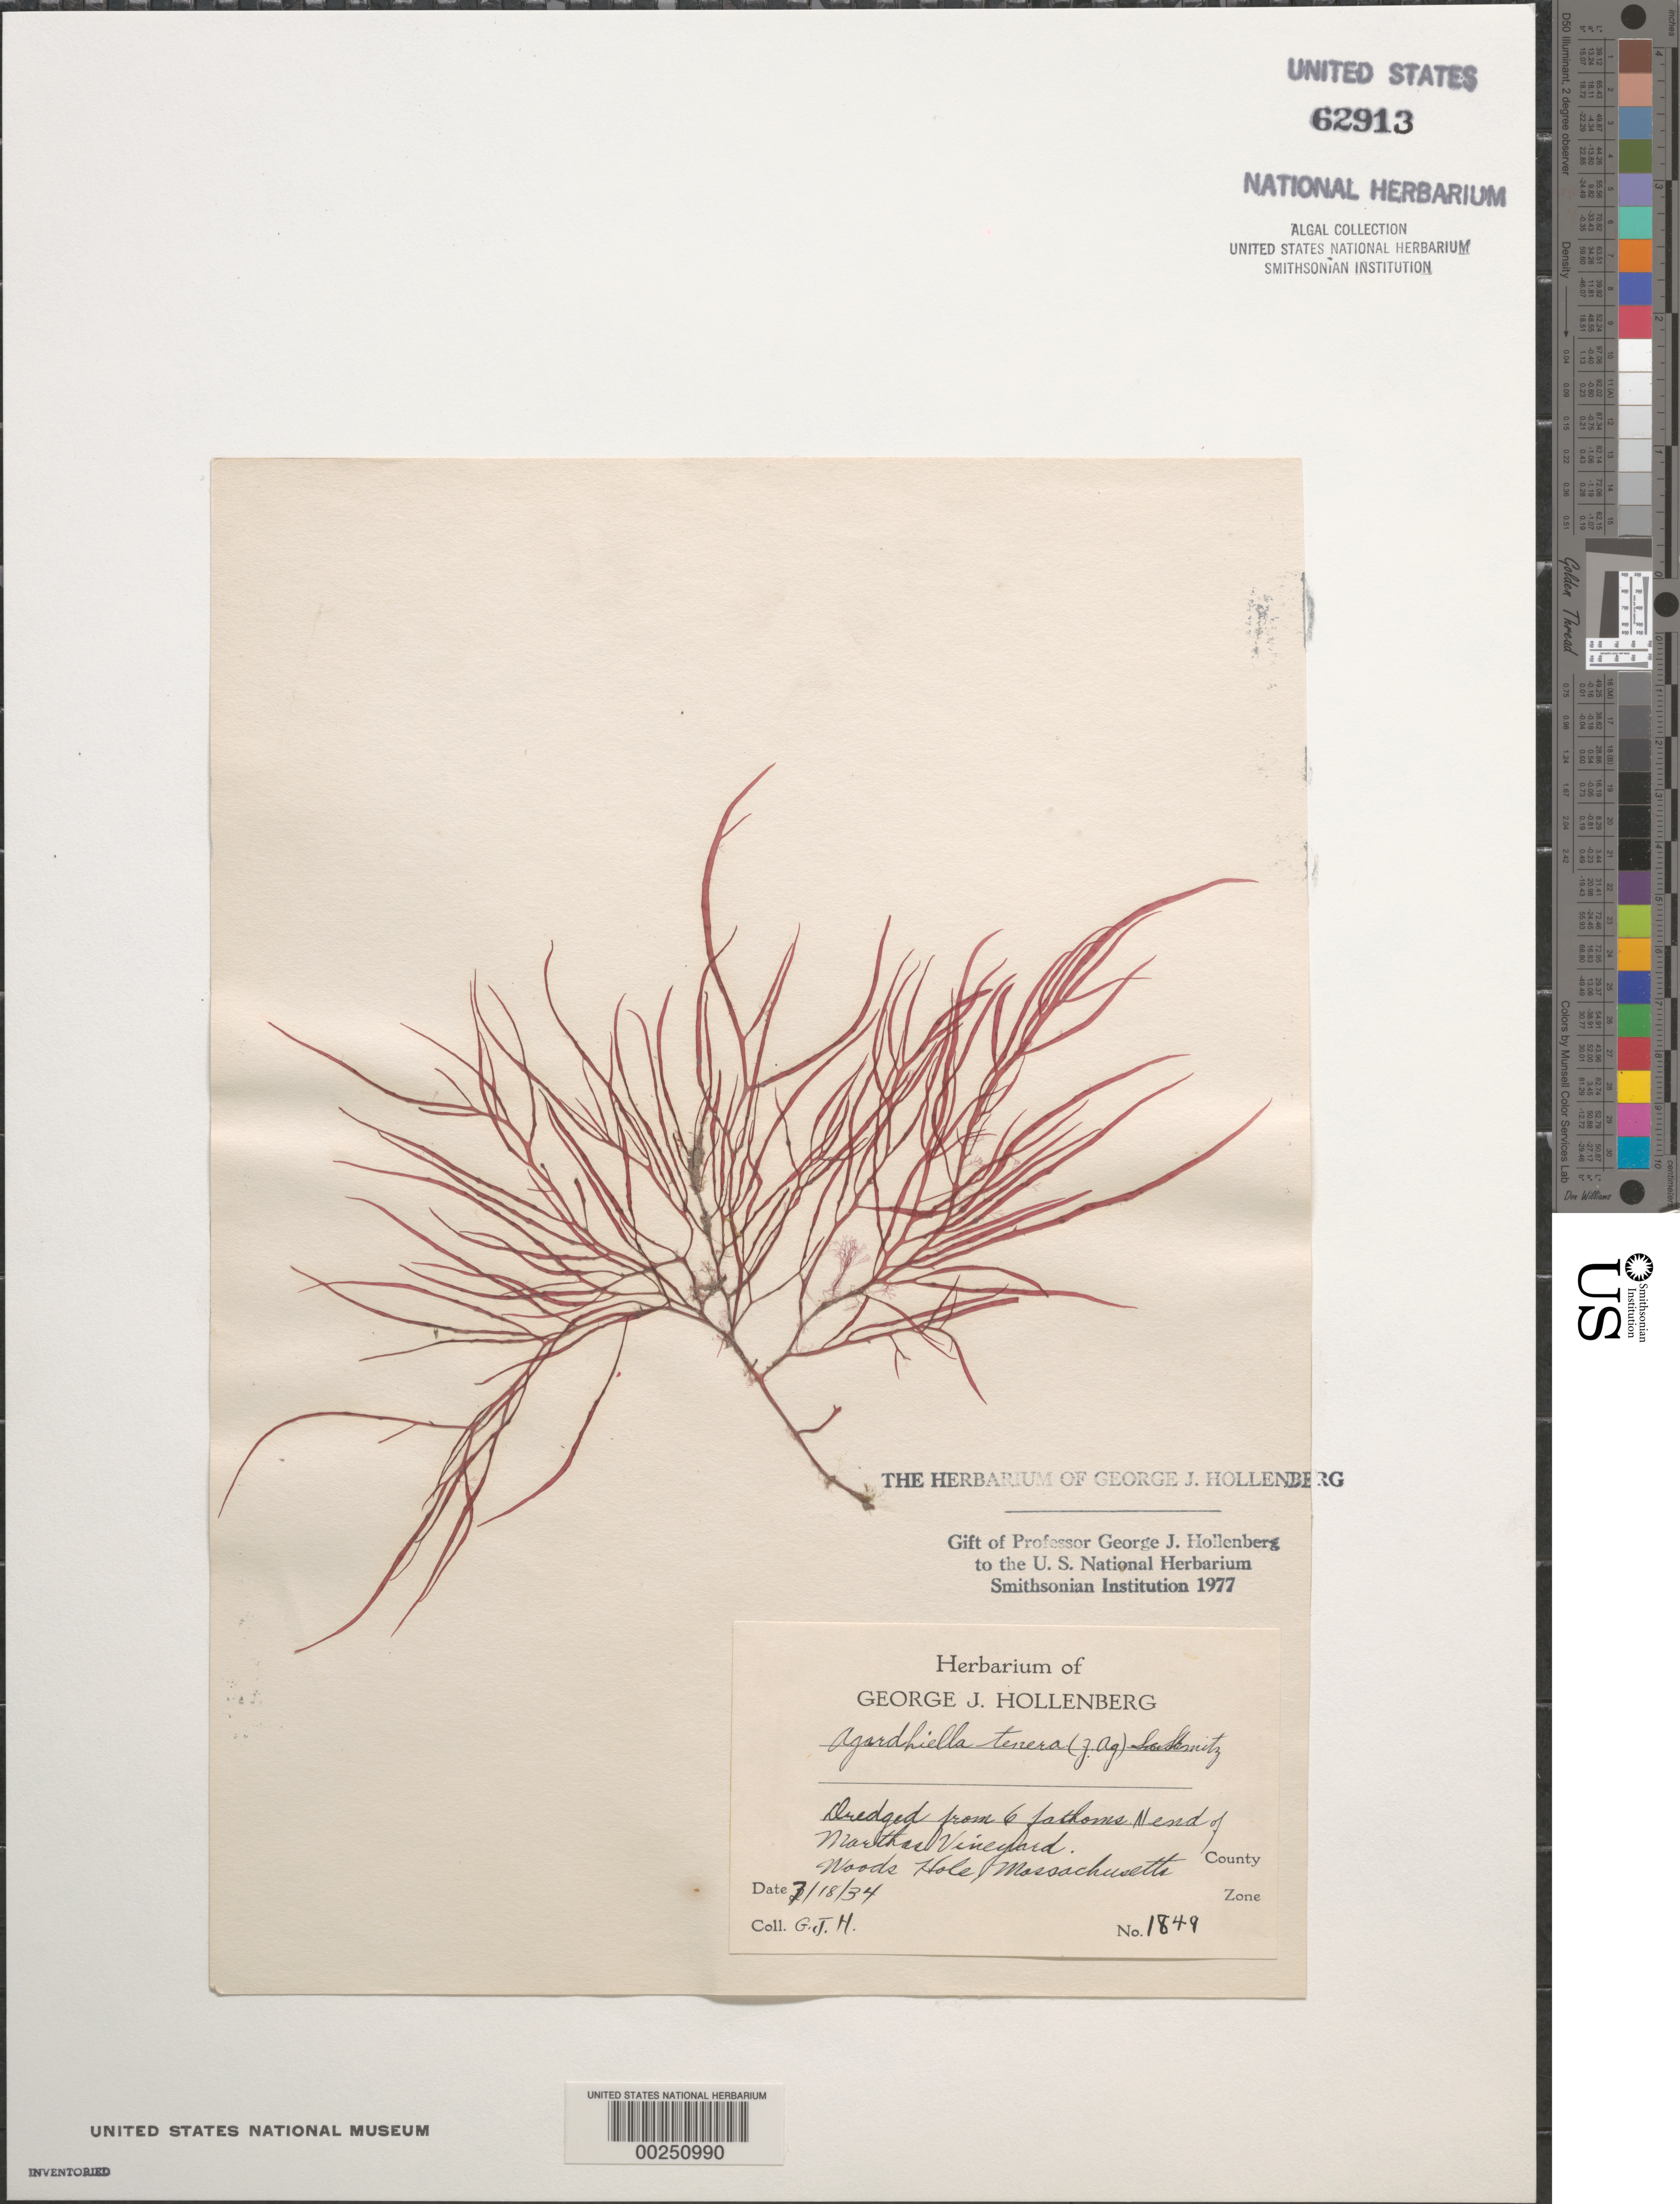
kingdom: Plantae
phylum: Rhodophyta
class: Florideophyceae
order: Gigartinales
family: Solieriaceae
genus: Agardhiella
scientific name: Agardhiella tenera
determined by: Hollenberg, George J.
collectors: G. Hollenberg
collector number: GJH 1849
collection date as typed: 18 Jul 1934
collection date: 1934-07-18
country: United States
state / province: Massachusetts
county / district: Dukes County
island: Martha's Vineyard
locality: Off north end of Martha's Vineyard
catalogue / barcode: US 62913